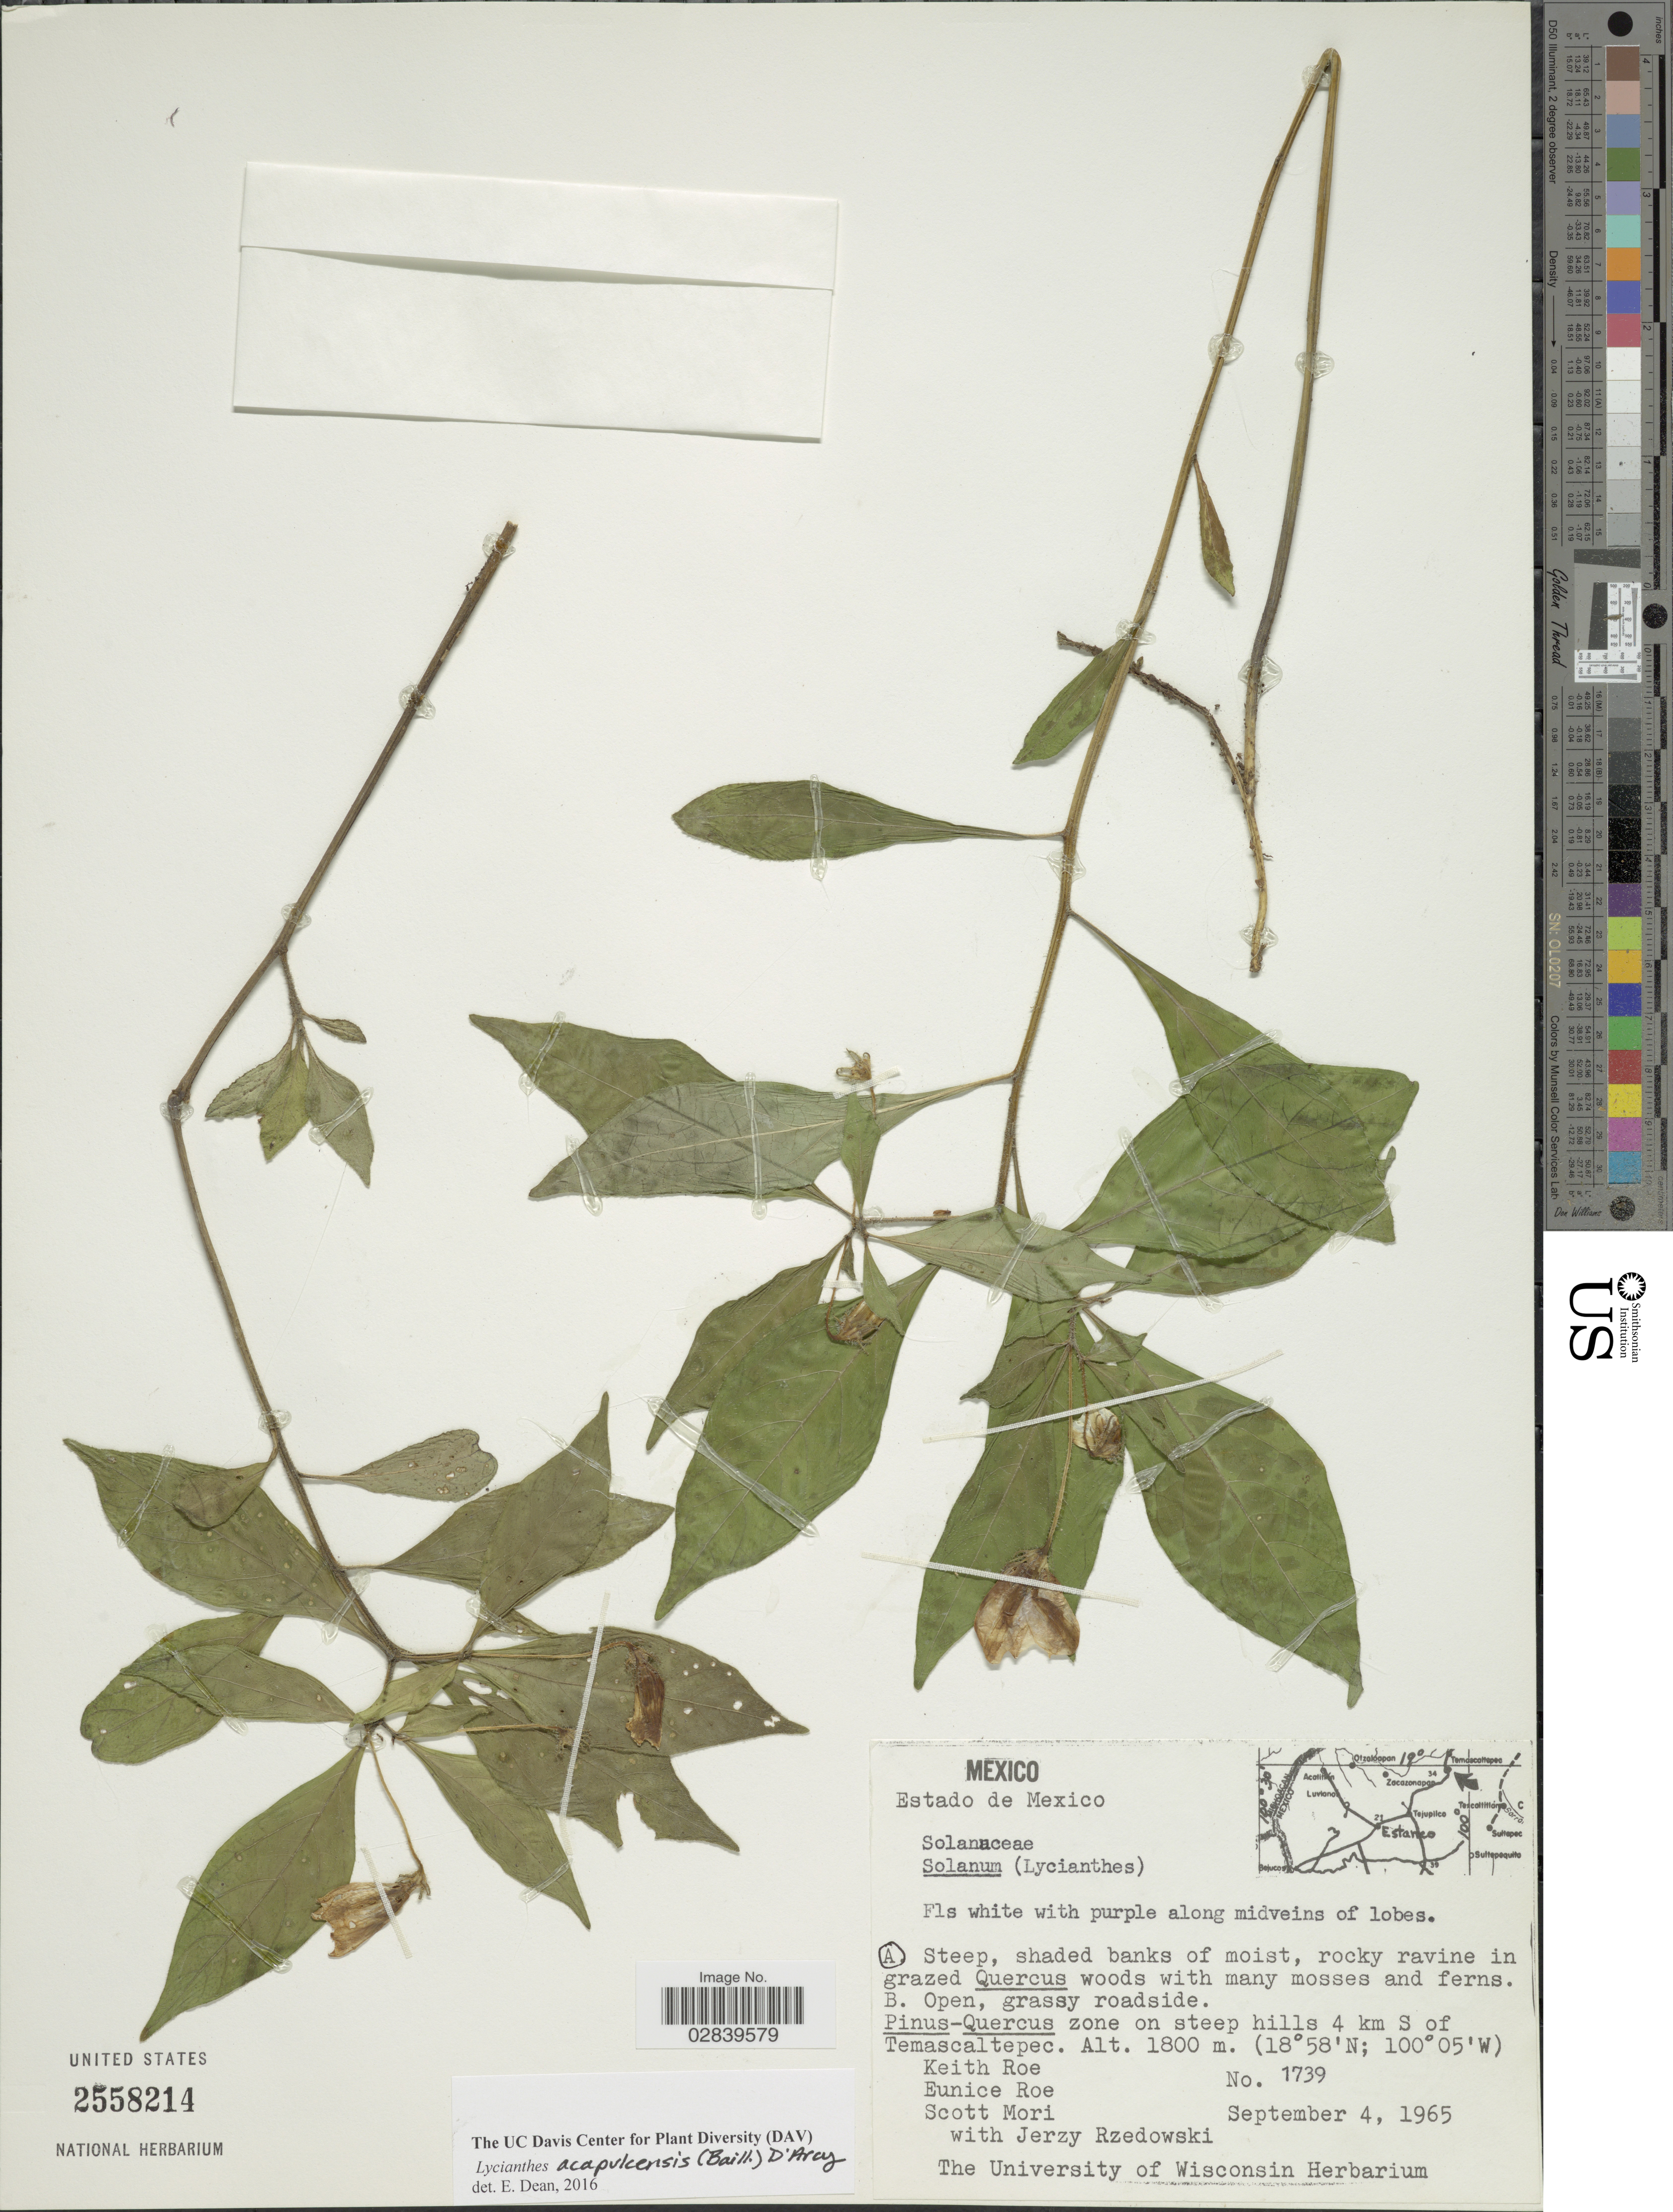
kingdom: Plantae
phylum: Tracheophyta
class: Magnoliopsida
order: Solanales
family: Solanaceae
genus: Lycianthes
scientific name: Lycianthes acapulcensis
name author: (Baill.) D'Arcy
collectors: K. E. Roe, E. Roe, S. Mori & J. Rzedowski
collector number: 1739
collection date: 1965-09-04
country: Mexico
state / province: México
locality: Zone on steep hills 4 km S of Temascaltepec.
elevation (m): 1800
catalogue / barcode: US 2558214